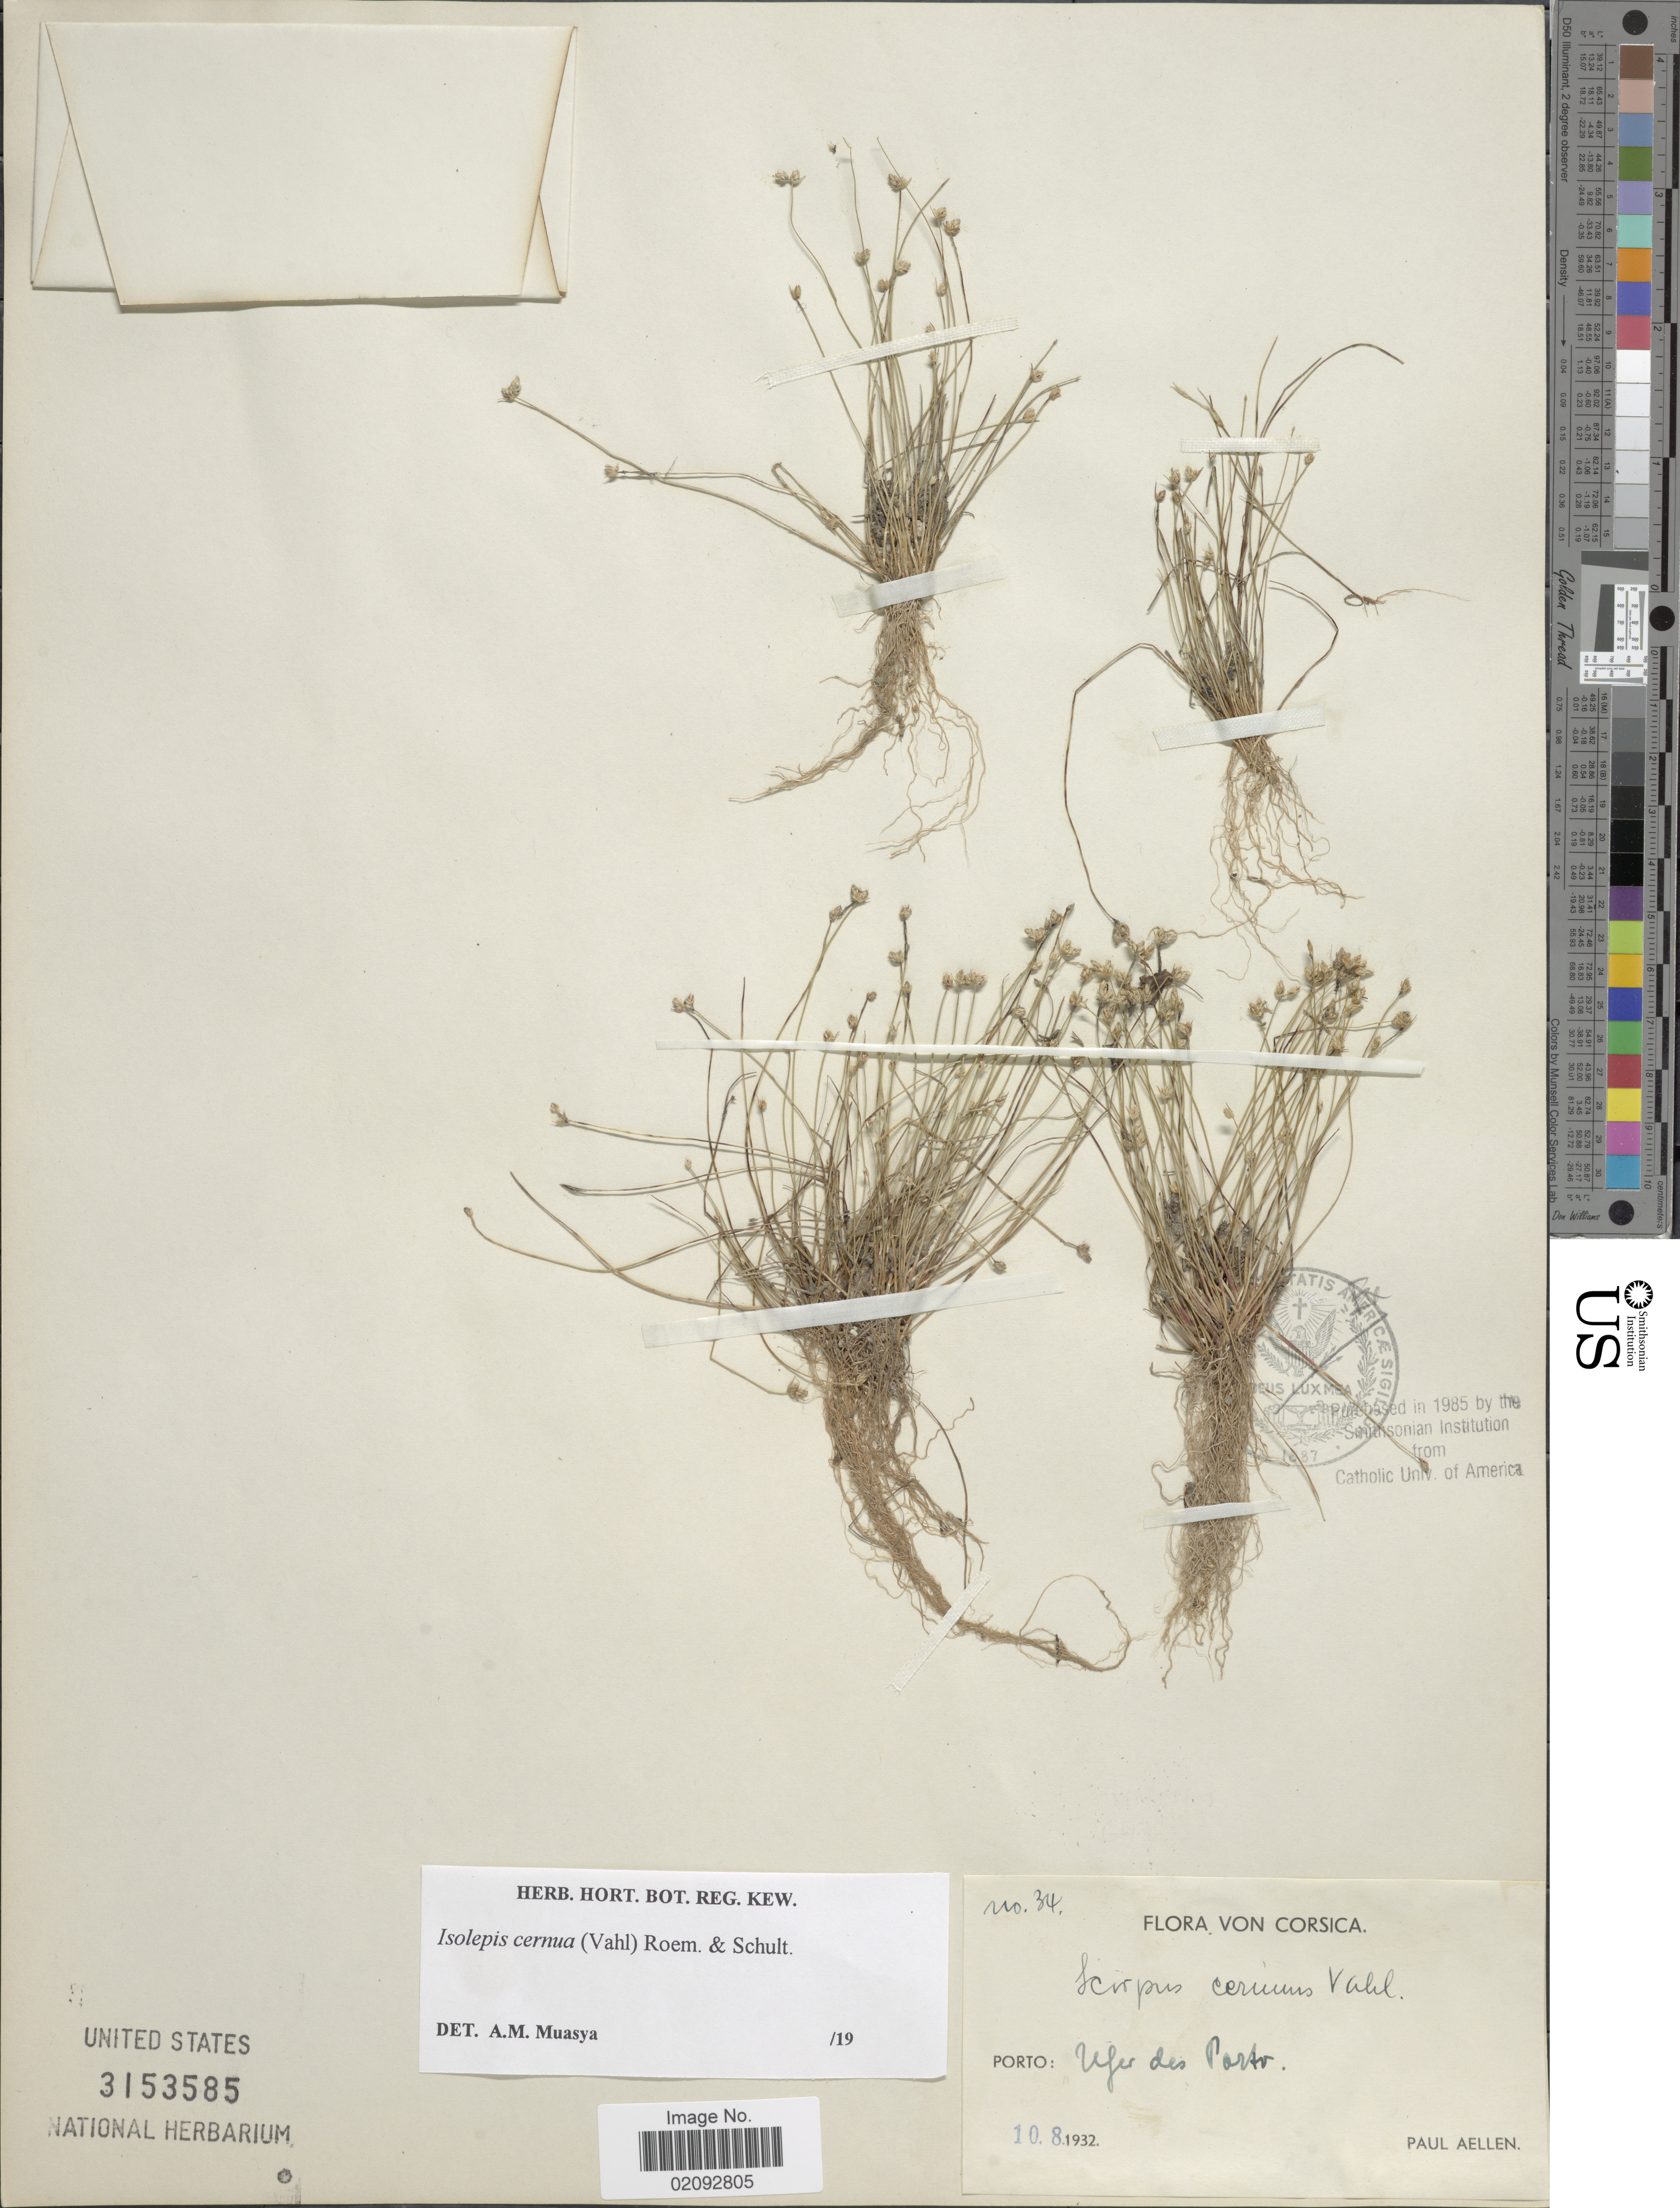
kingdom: Plantae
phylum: Tracheophyta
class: Liliopsida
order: Poales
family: Cyperaceae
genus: Isolepis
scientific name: Isolepis cernua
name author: (Vahl) Roem. & Schult.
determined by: Muasya, A. M.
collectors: P. Aellen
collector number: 34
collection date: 1932-08-10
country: France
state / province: Corsica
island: Corse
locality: Porto: Ufer des Porto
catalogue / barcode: US 3153585